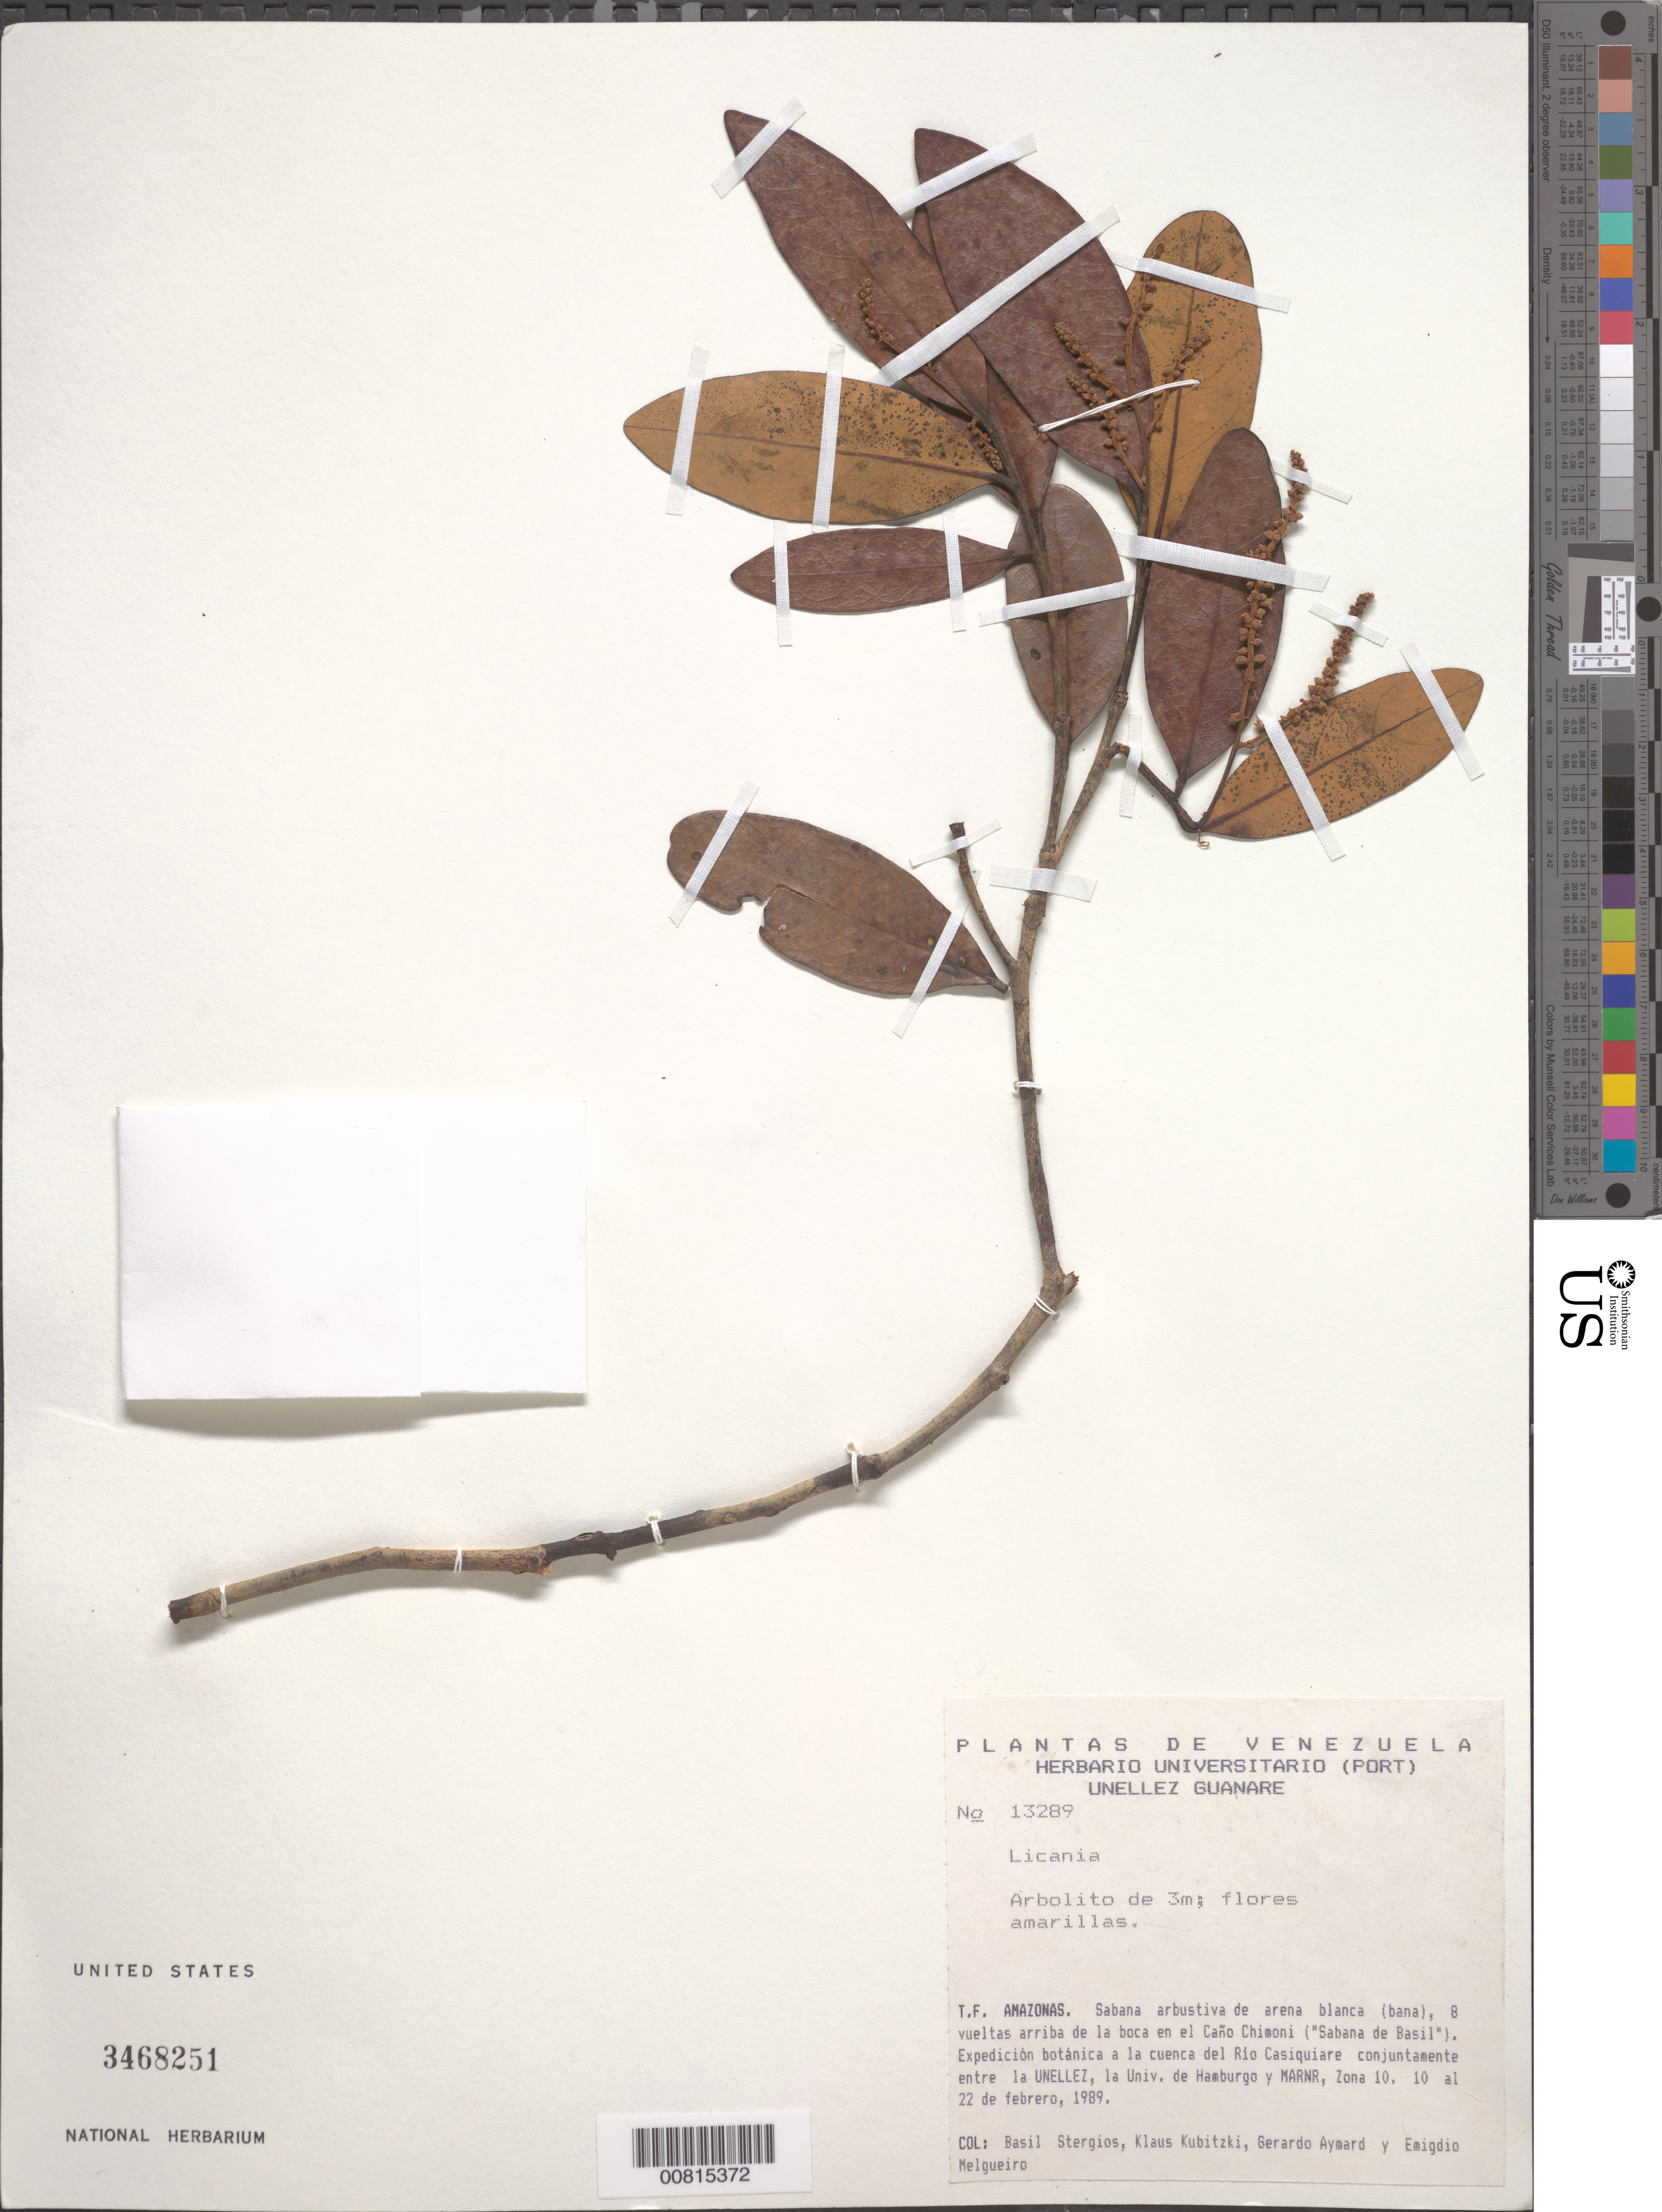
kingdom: Plantae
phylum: Tracheophyta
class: Magnoliopsida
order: Malpighiales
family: Chrysobalanaceae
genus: Licania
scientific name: Licania sp.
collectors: B. G. Stergios, K. Kubitzki, G. A. Aymard & E. Melgueiro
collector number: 13289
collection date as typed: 10-Feb-89 to 22-Feb-89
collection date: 1989-02-10/1989-02-22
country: Venezuela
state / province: Amazonas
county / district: Río Negro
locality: Río Casiquiare basin; Caño Chimoni ("Sabana de Basil")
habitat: Sabana arbustiva de arena blanca (bana)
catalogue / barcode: US 3468251